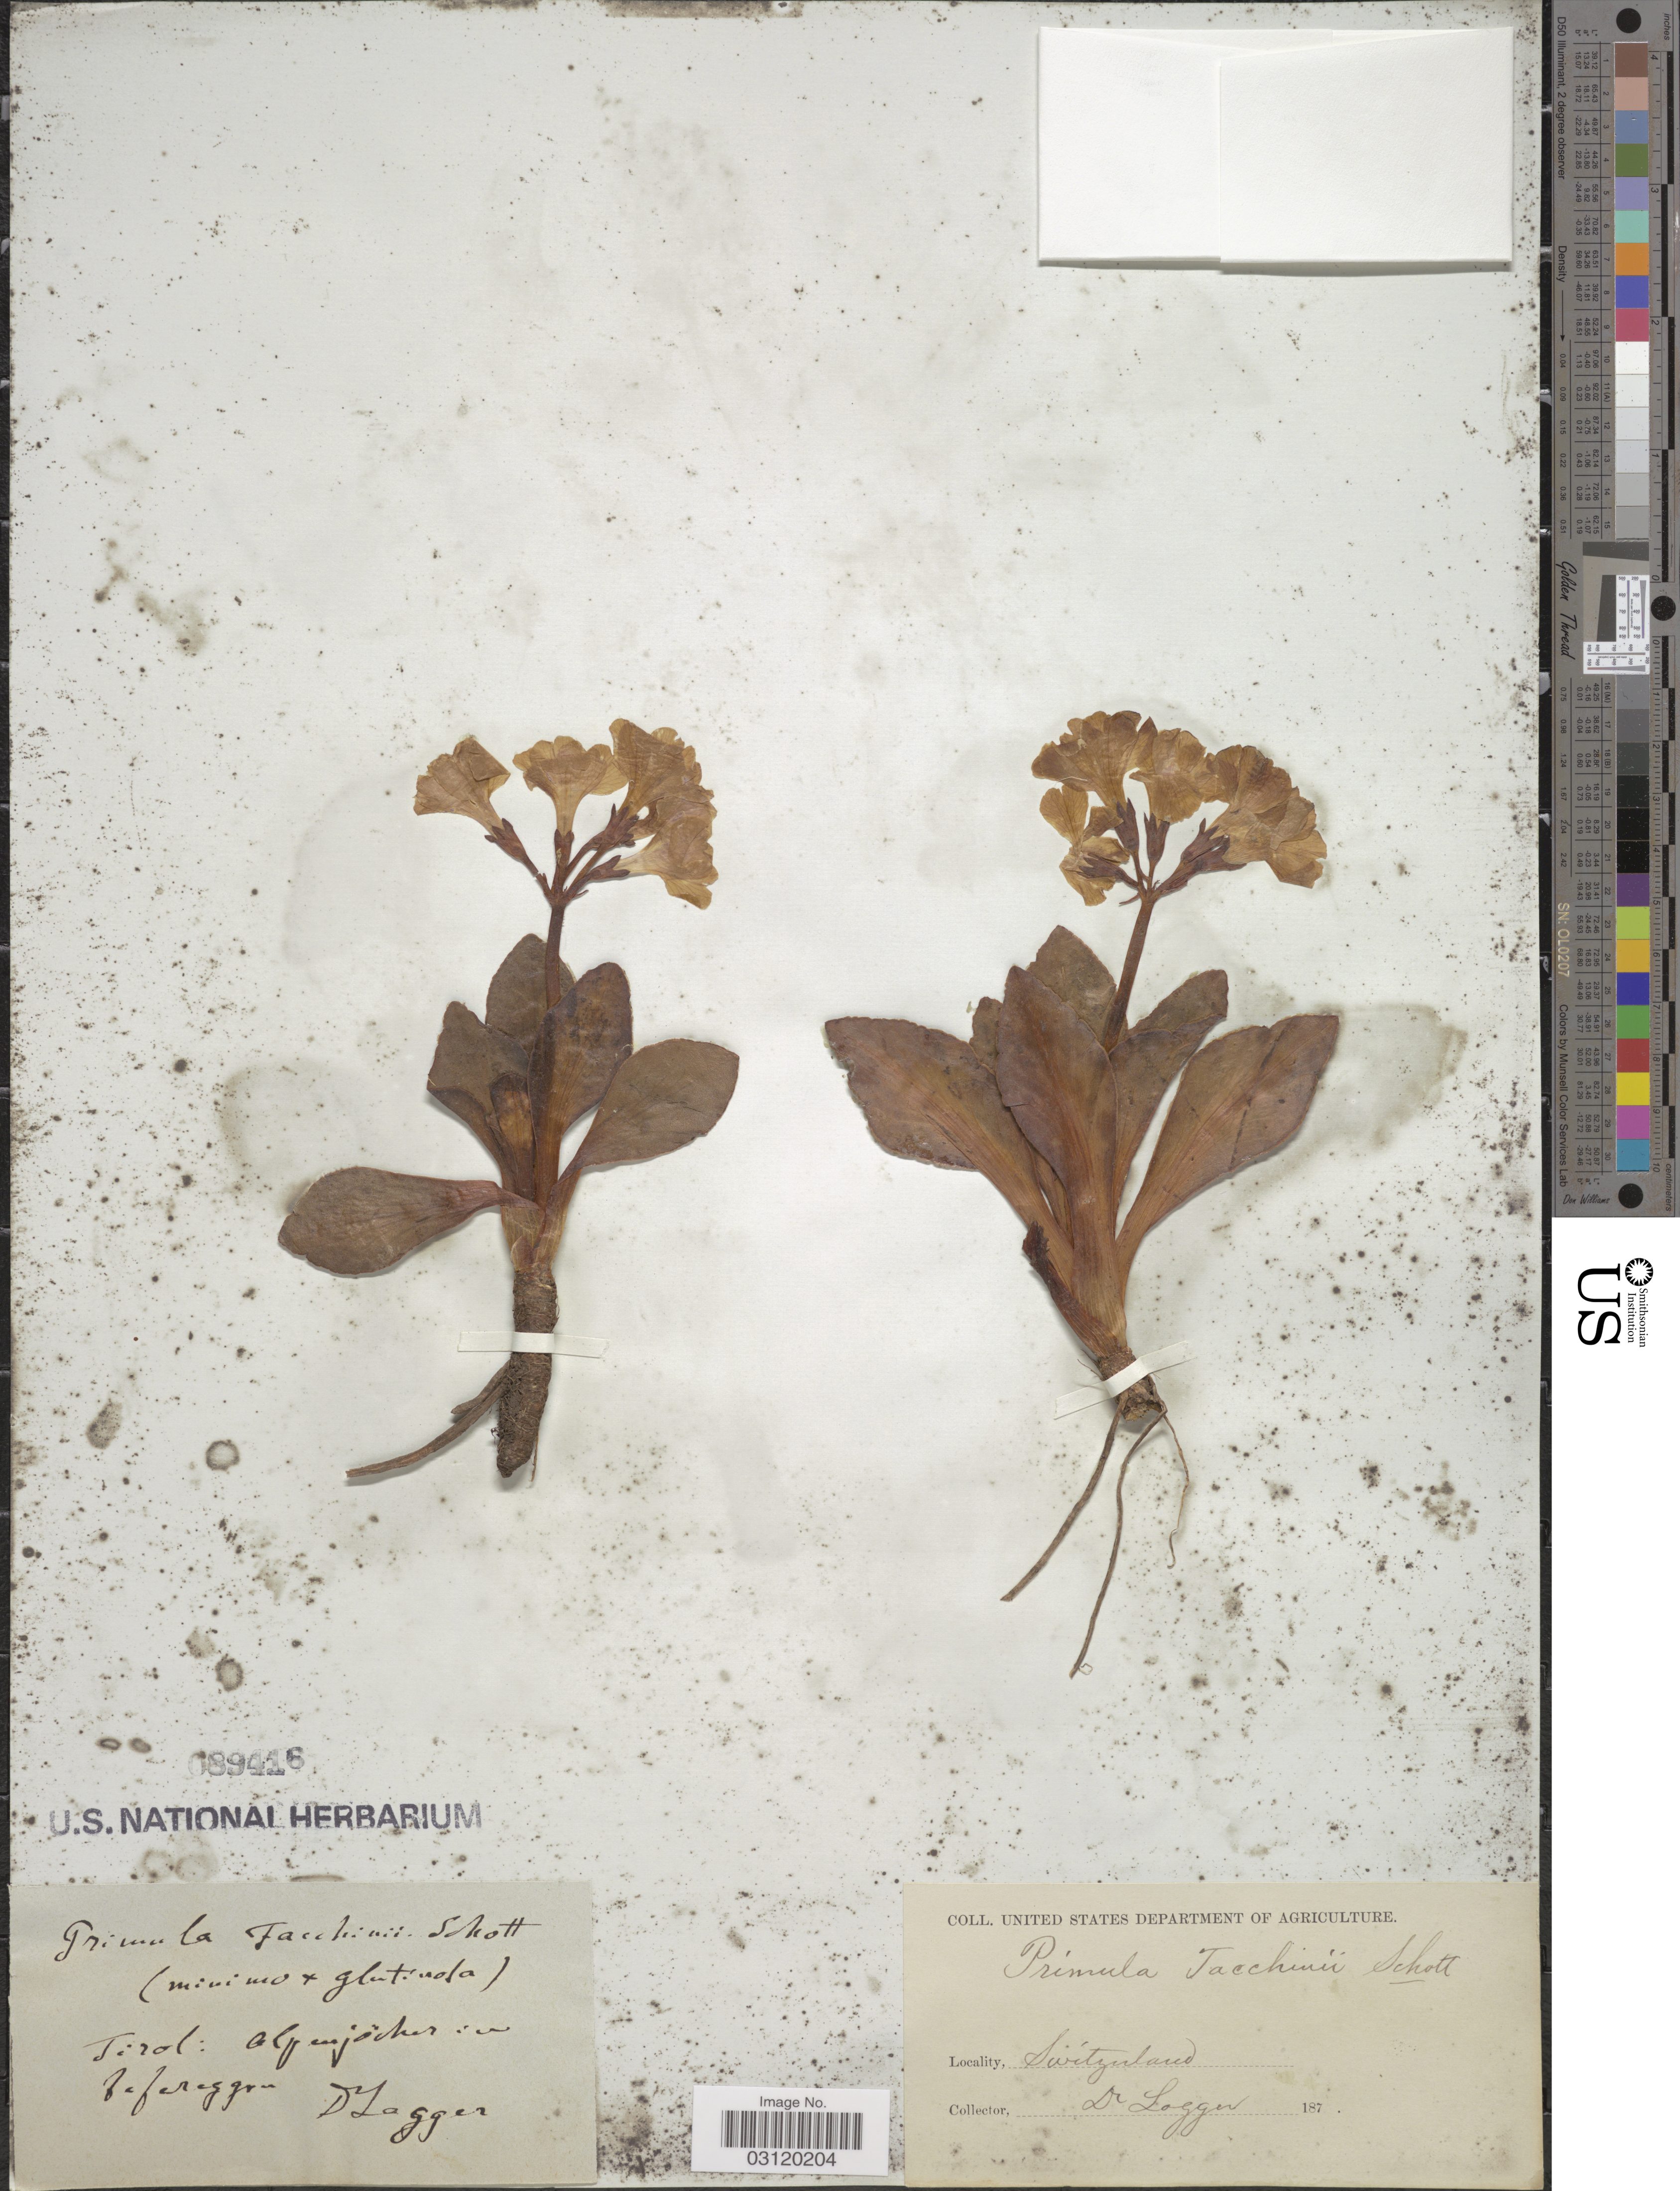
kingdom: Plantae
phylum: Tracheophyta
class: Magnoliopsida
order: Ericales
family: Primulaceae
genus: Primula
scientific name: Primula x facchinii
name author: Schott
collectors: F. J. Lagger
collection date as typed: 187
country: Switzerland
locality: Tirol: alpenjocher.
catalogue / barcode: US 89416